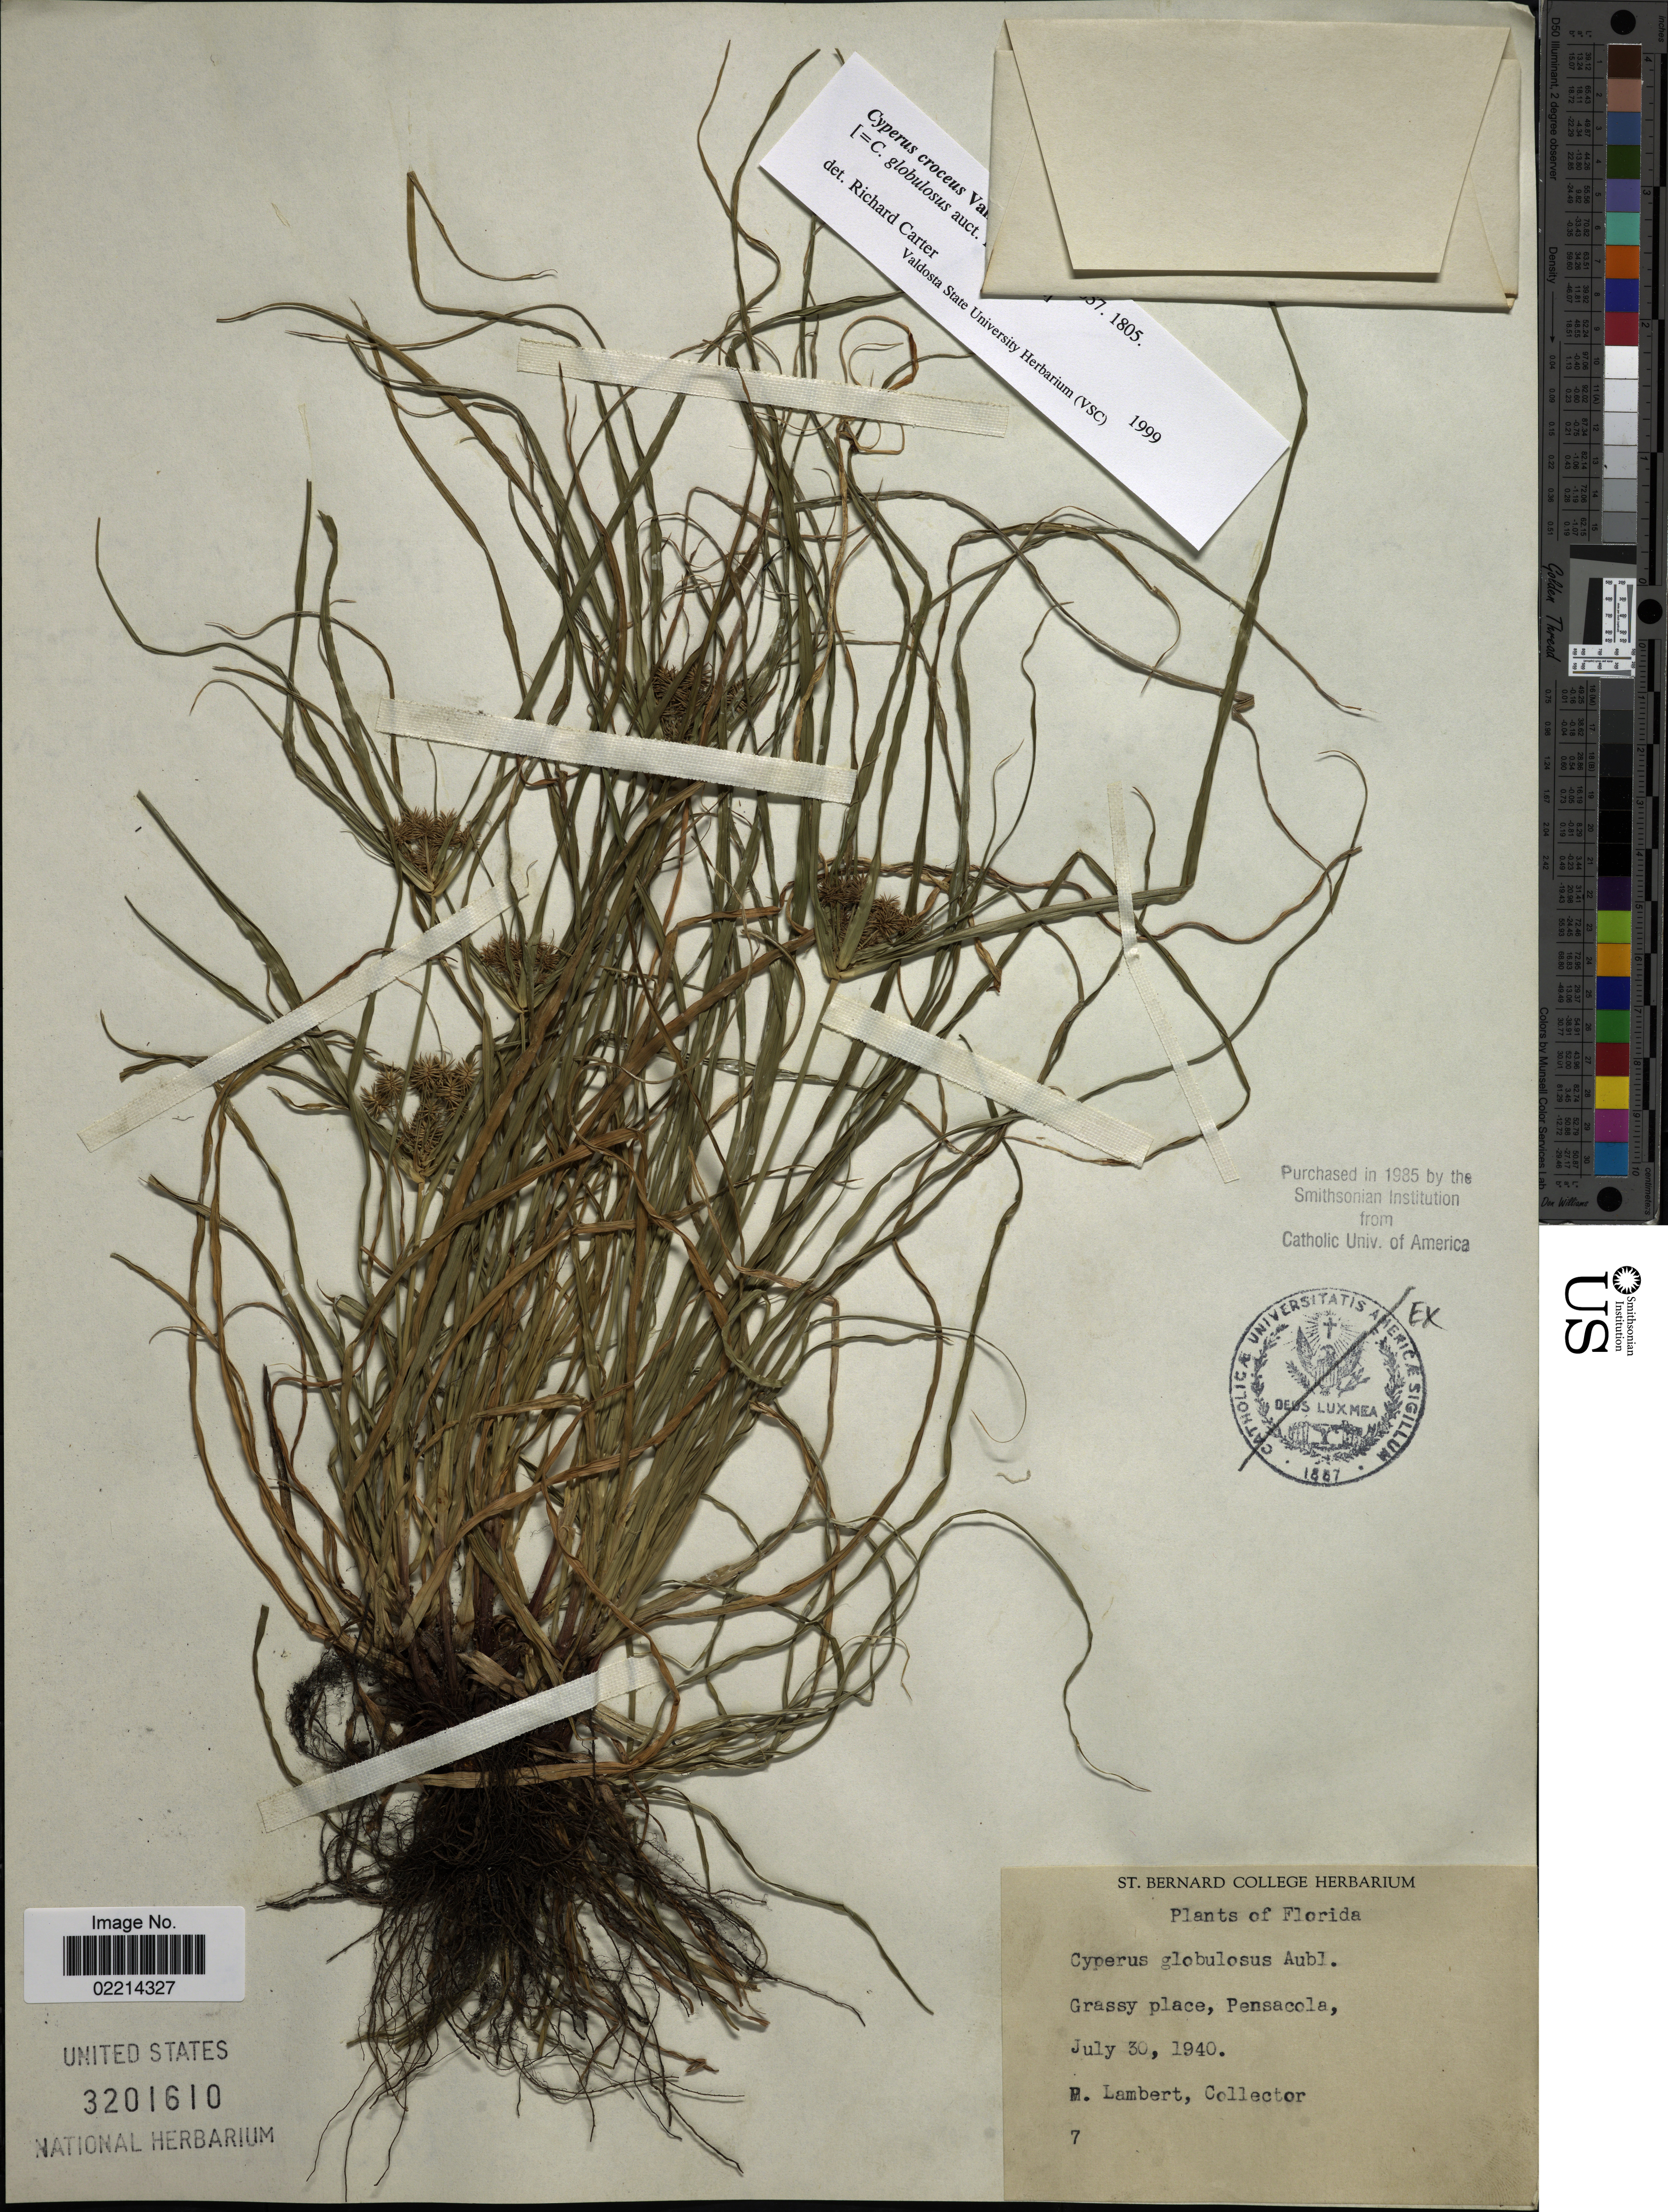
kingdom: Plantae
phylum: Tracheophyta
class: Liliopsida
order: Poales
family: Cyperaceae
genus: Cyperus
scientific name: Cyperus croceus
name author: Vahl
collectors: M. Lambert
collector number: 7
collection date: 1940-07-30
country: United States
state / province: Florida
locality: Grassy place, Pensacola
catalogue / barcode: US 3201610